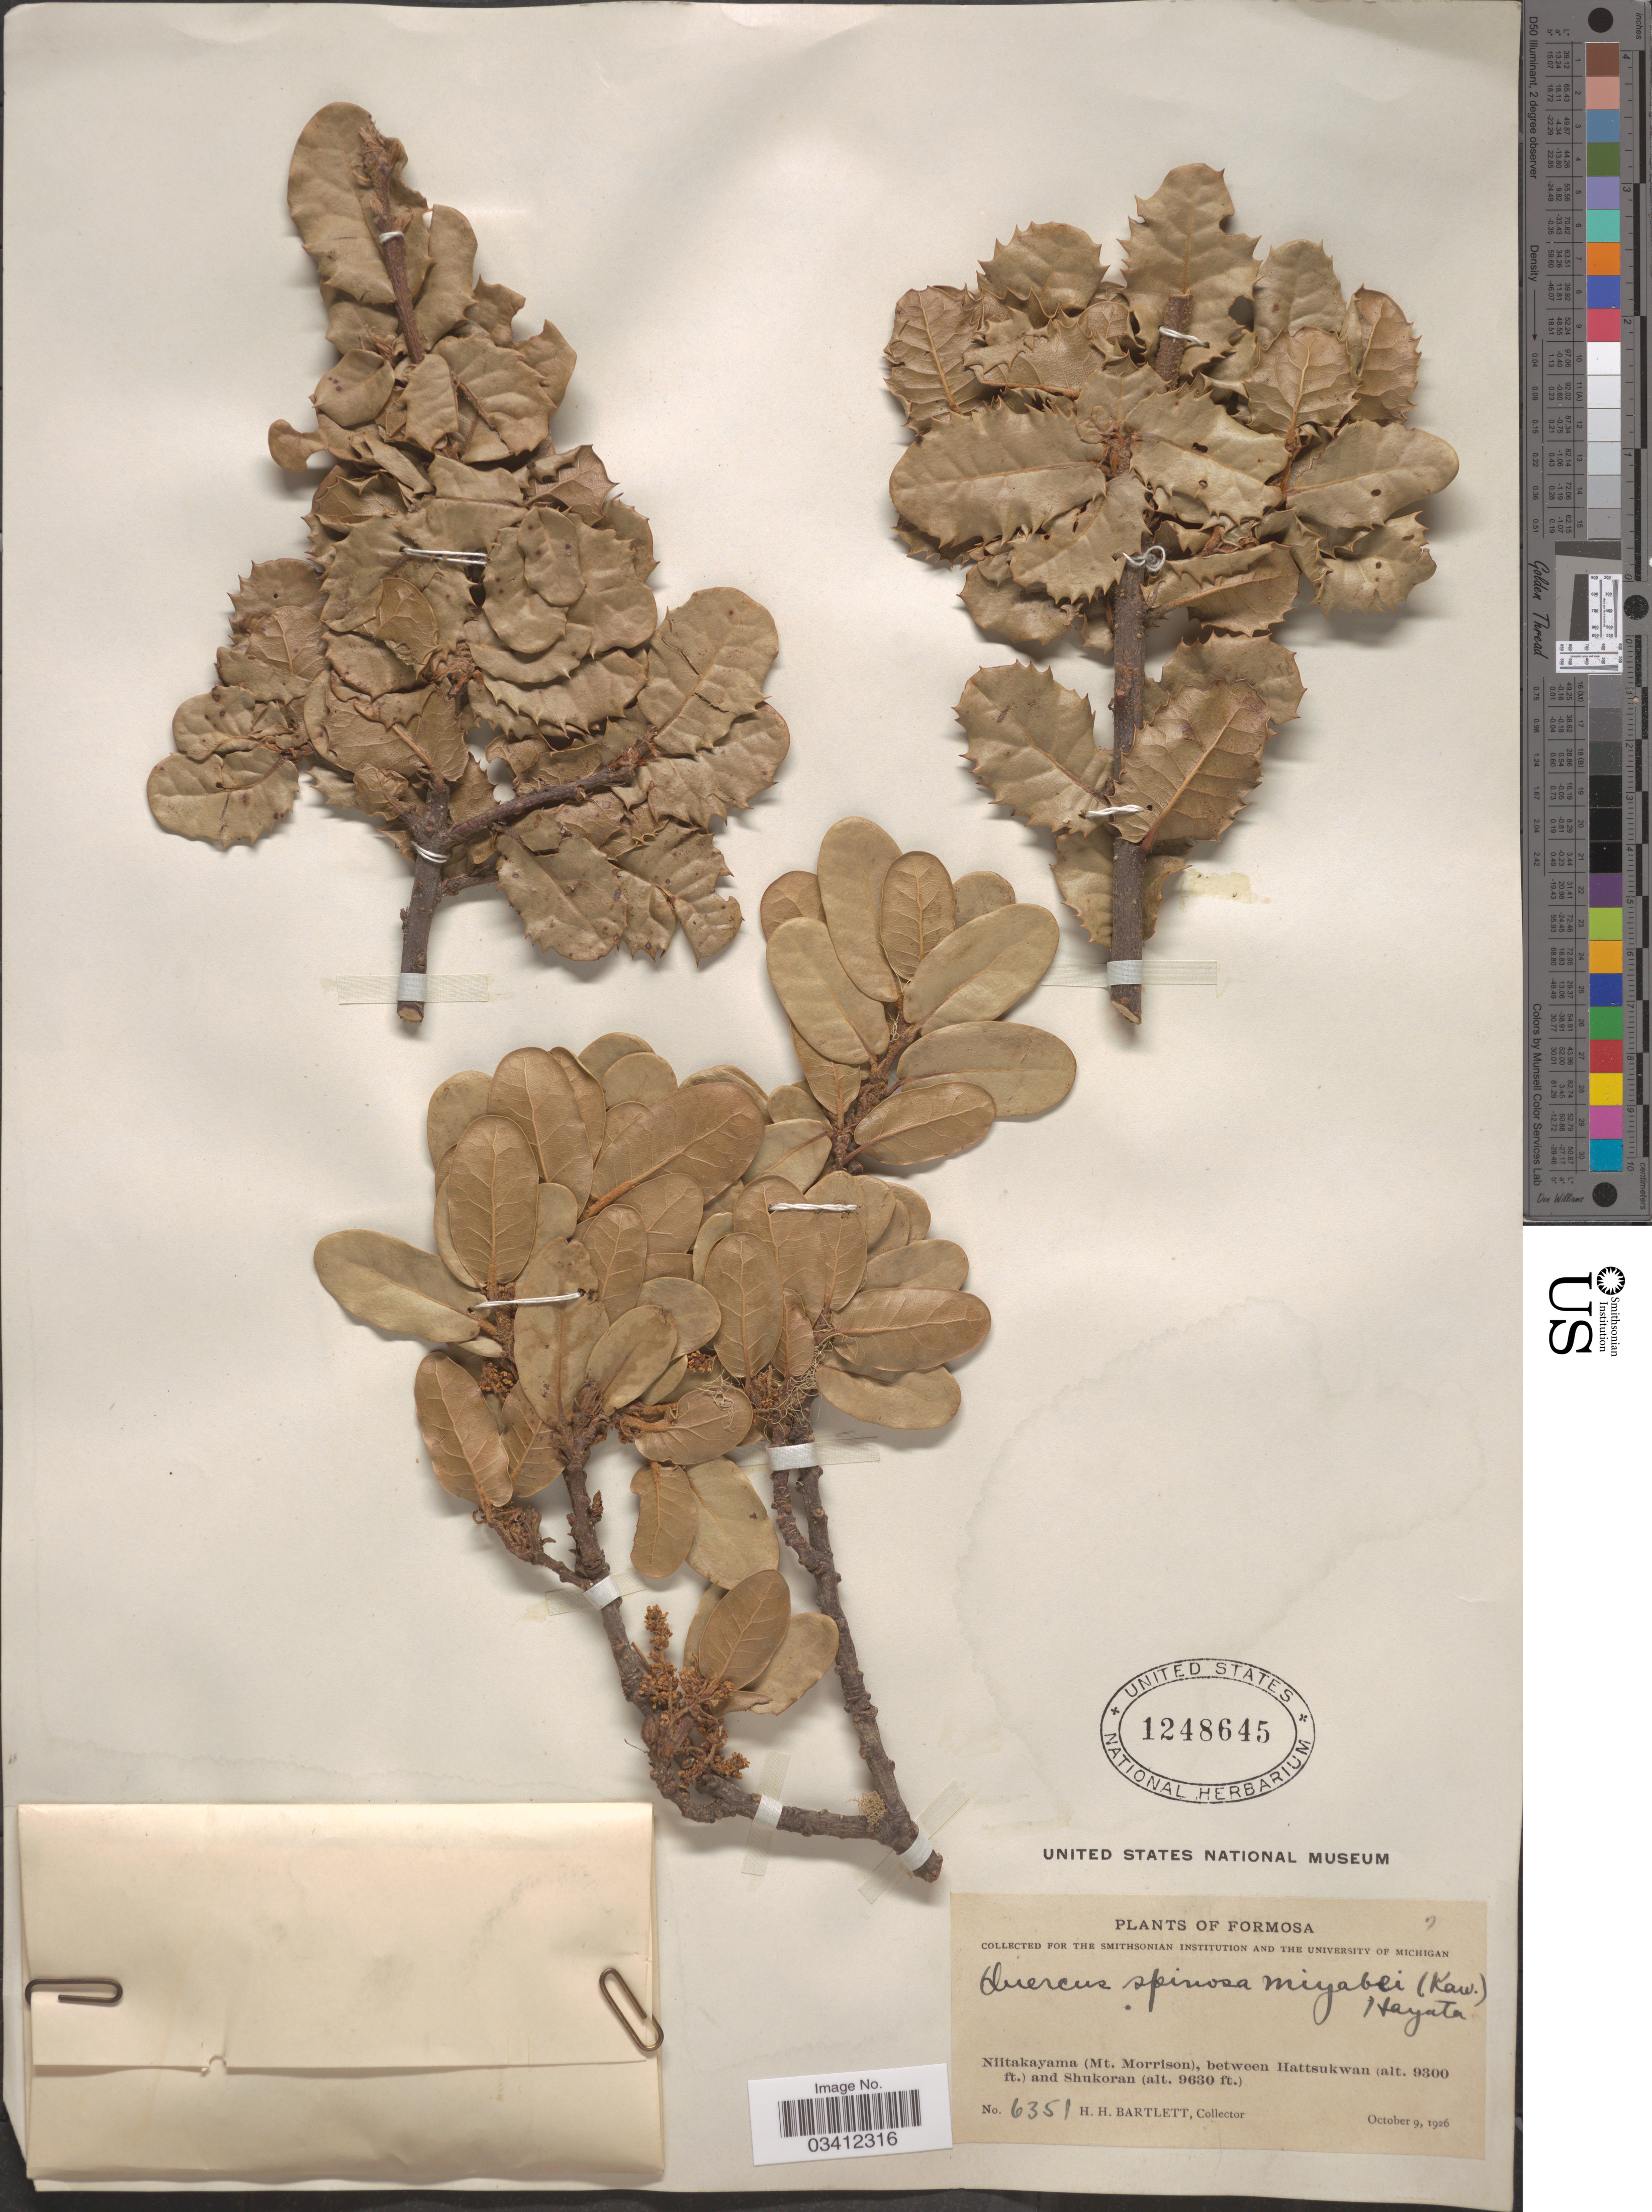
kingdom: Plantae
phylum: Tracheophyta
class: Magnoliopsida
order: Fagales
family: Fagaceae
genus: Quercus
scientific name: Quercus spinosa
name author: David ex Franch.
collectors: H. H. Bartlett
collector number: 6351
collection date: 1926-10-09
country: Taiwan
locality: Niitakayama (Mt. Morrison), between Hattsukwan and Shukoran.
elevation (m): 2835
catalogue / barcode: US 1248645